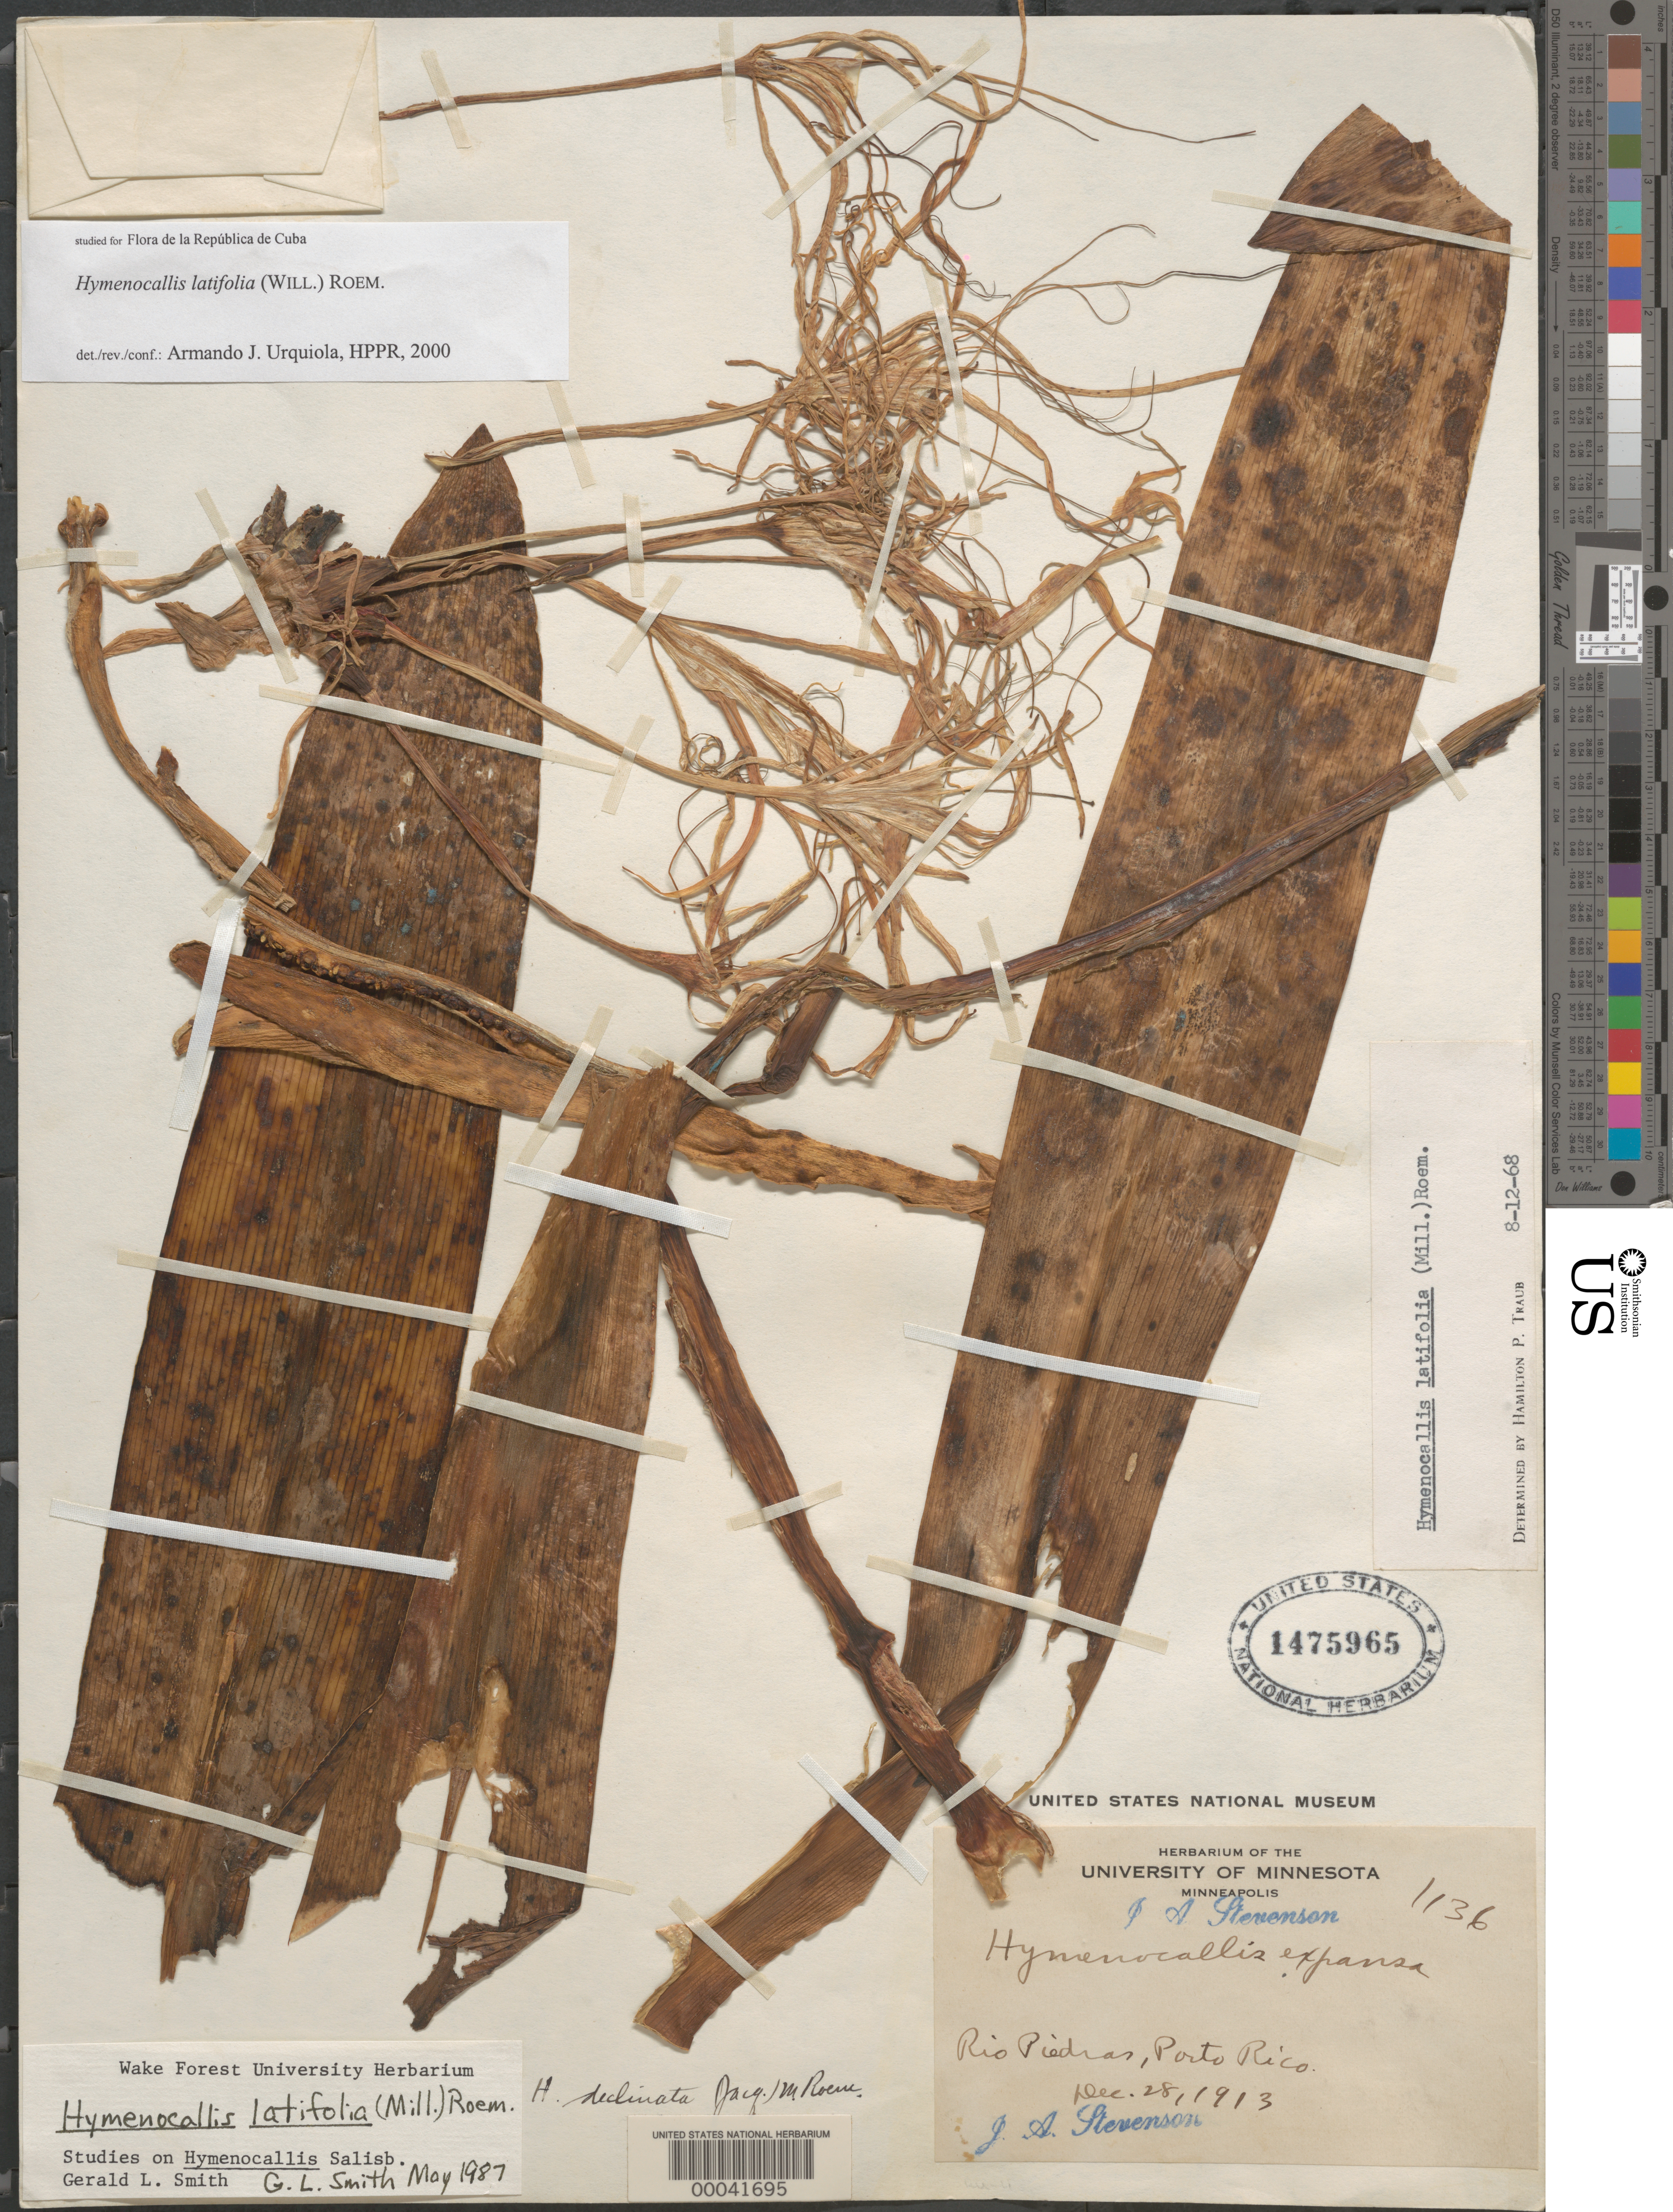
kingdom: Plantae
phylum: Tracheophyta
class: Liliopsida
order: Asparagales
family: Amaryllidaceae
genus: Hymenocallis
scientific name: Hymenocallis latifolia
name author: (Mill.) M. Roem.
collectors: J. Stevenson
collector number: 1136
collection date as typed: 28 Dec 1913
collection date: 1913-12-28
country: Puerto Rico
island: Greater Antilles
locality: Rio piedras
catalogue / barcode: US 1475965